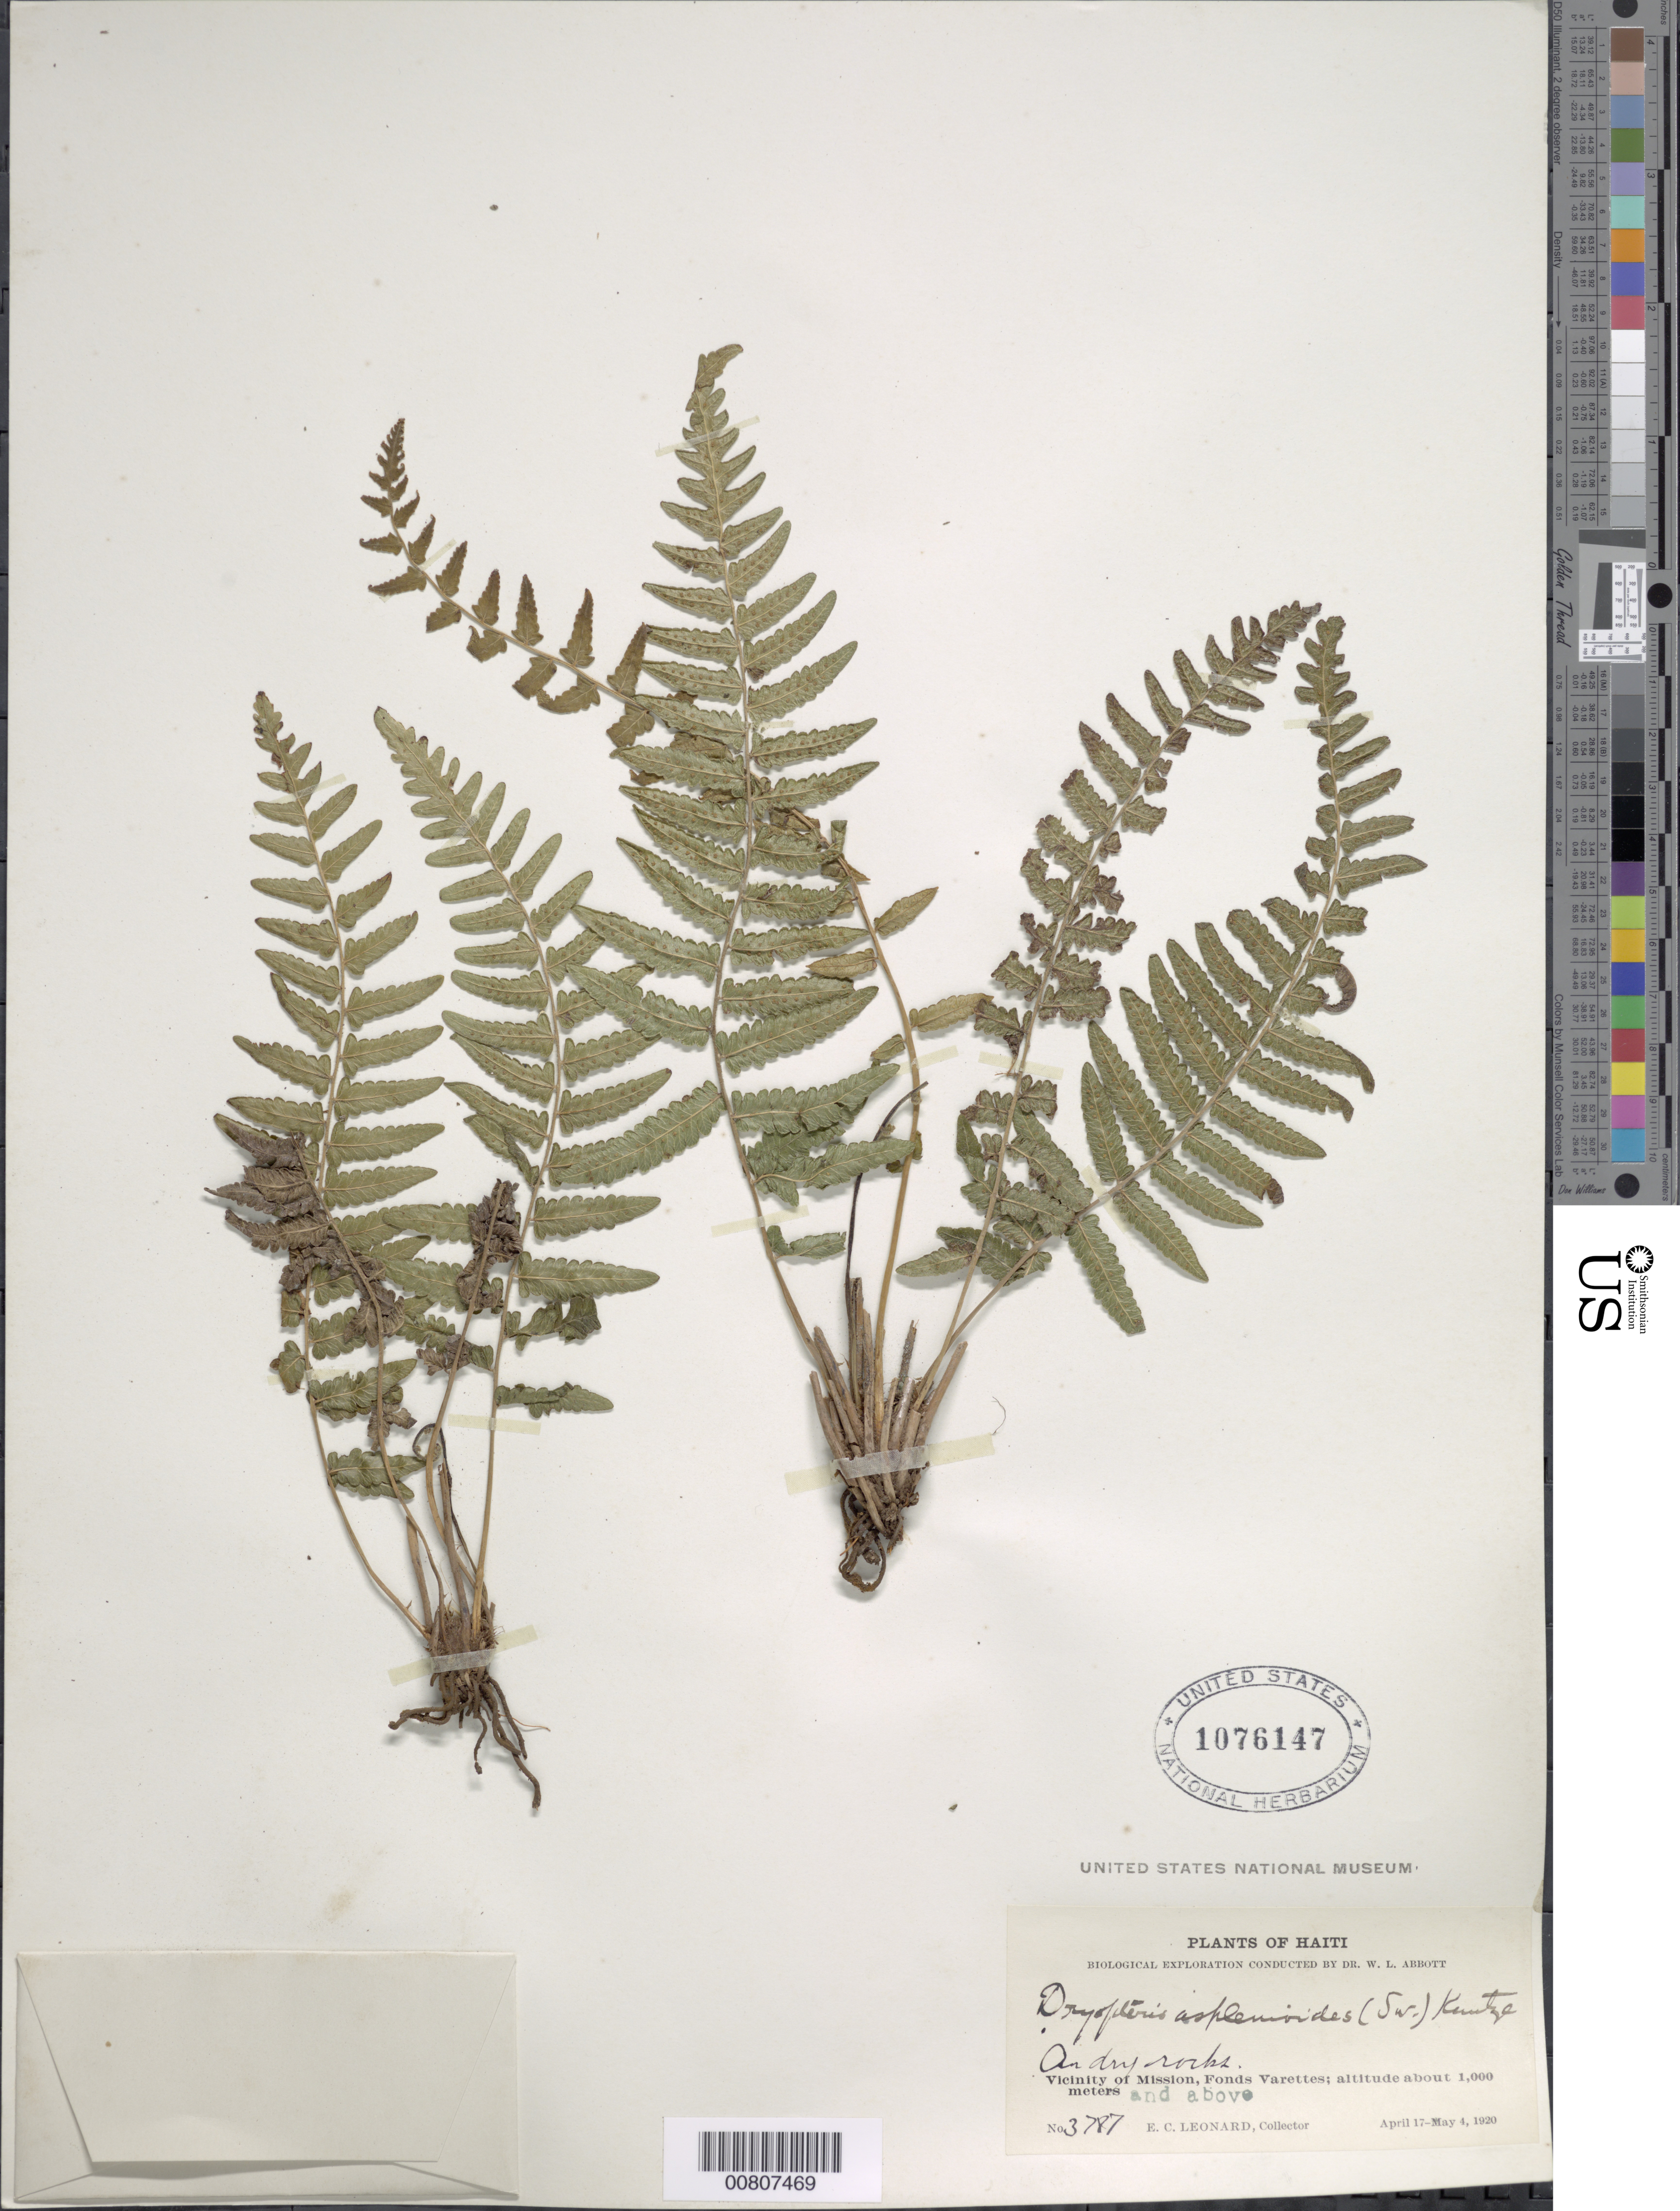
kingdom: Plantae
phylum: Tracheophyta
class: Polypodiopsida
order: Polypodiales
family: Thelypteridaceae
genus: Goniopteris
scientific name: Goniopteris retroflexa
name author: (L.) Pic. Serm.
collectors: E. C. Leonard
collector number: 3787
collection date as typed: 17 Apr 1920 to 04 May 1920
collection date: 1920-04-17/1920-05-04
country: Haiti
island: Hispaniola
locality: Mission vicinity, Fonds Varettes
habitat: Dry rocks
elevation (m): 1000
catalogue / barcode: US 1076147